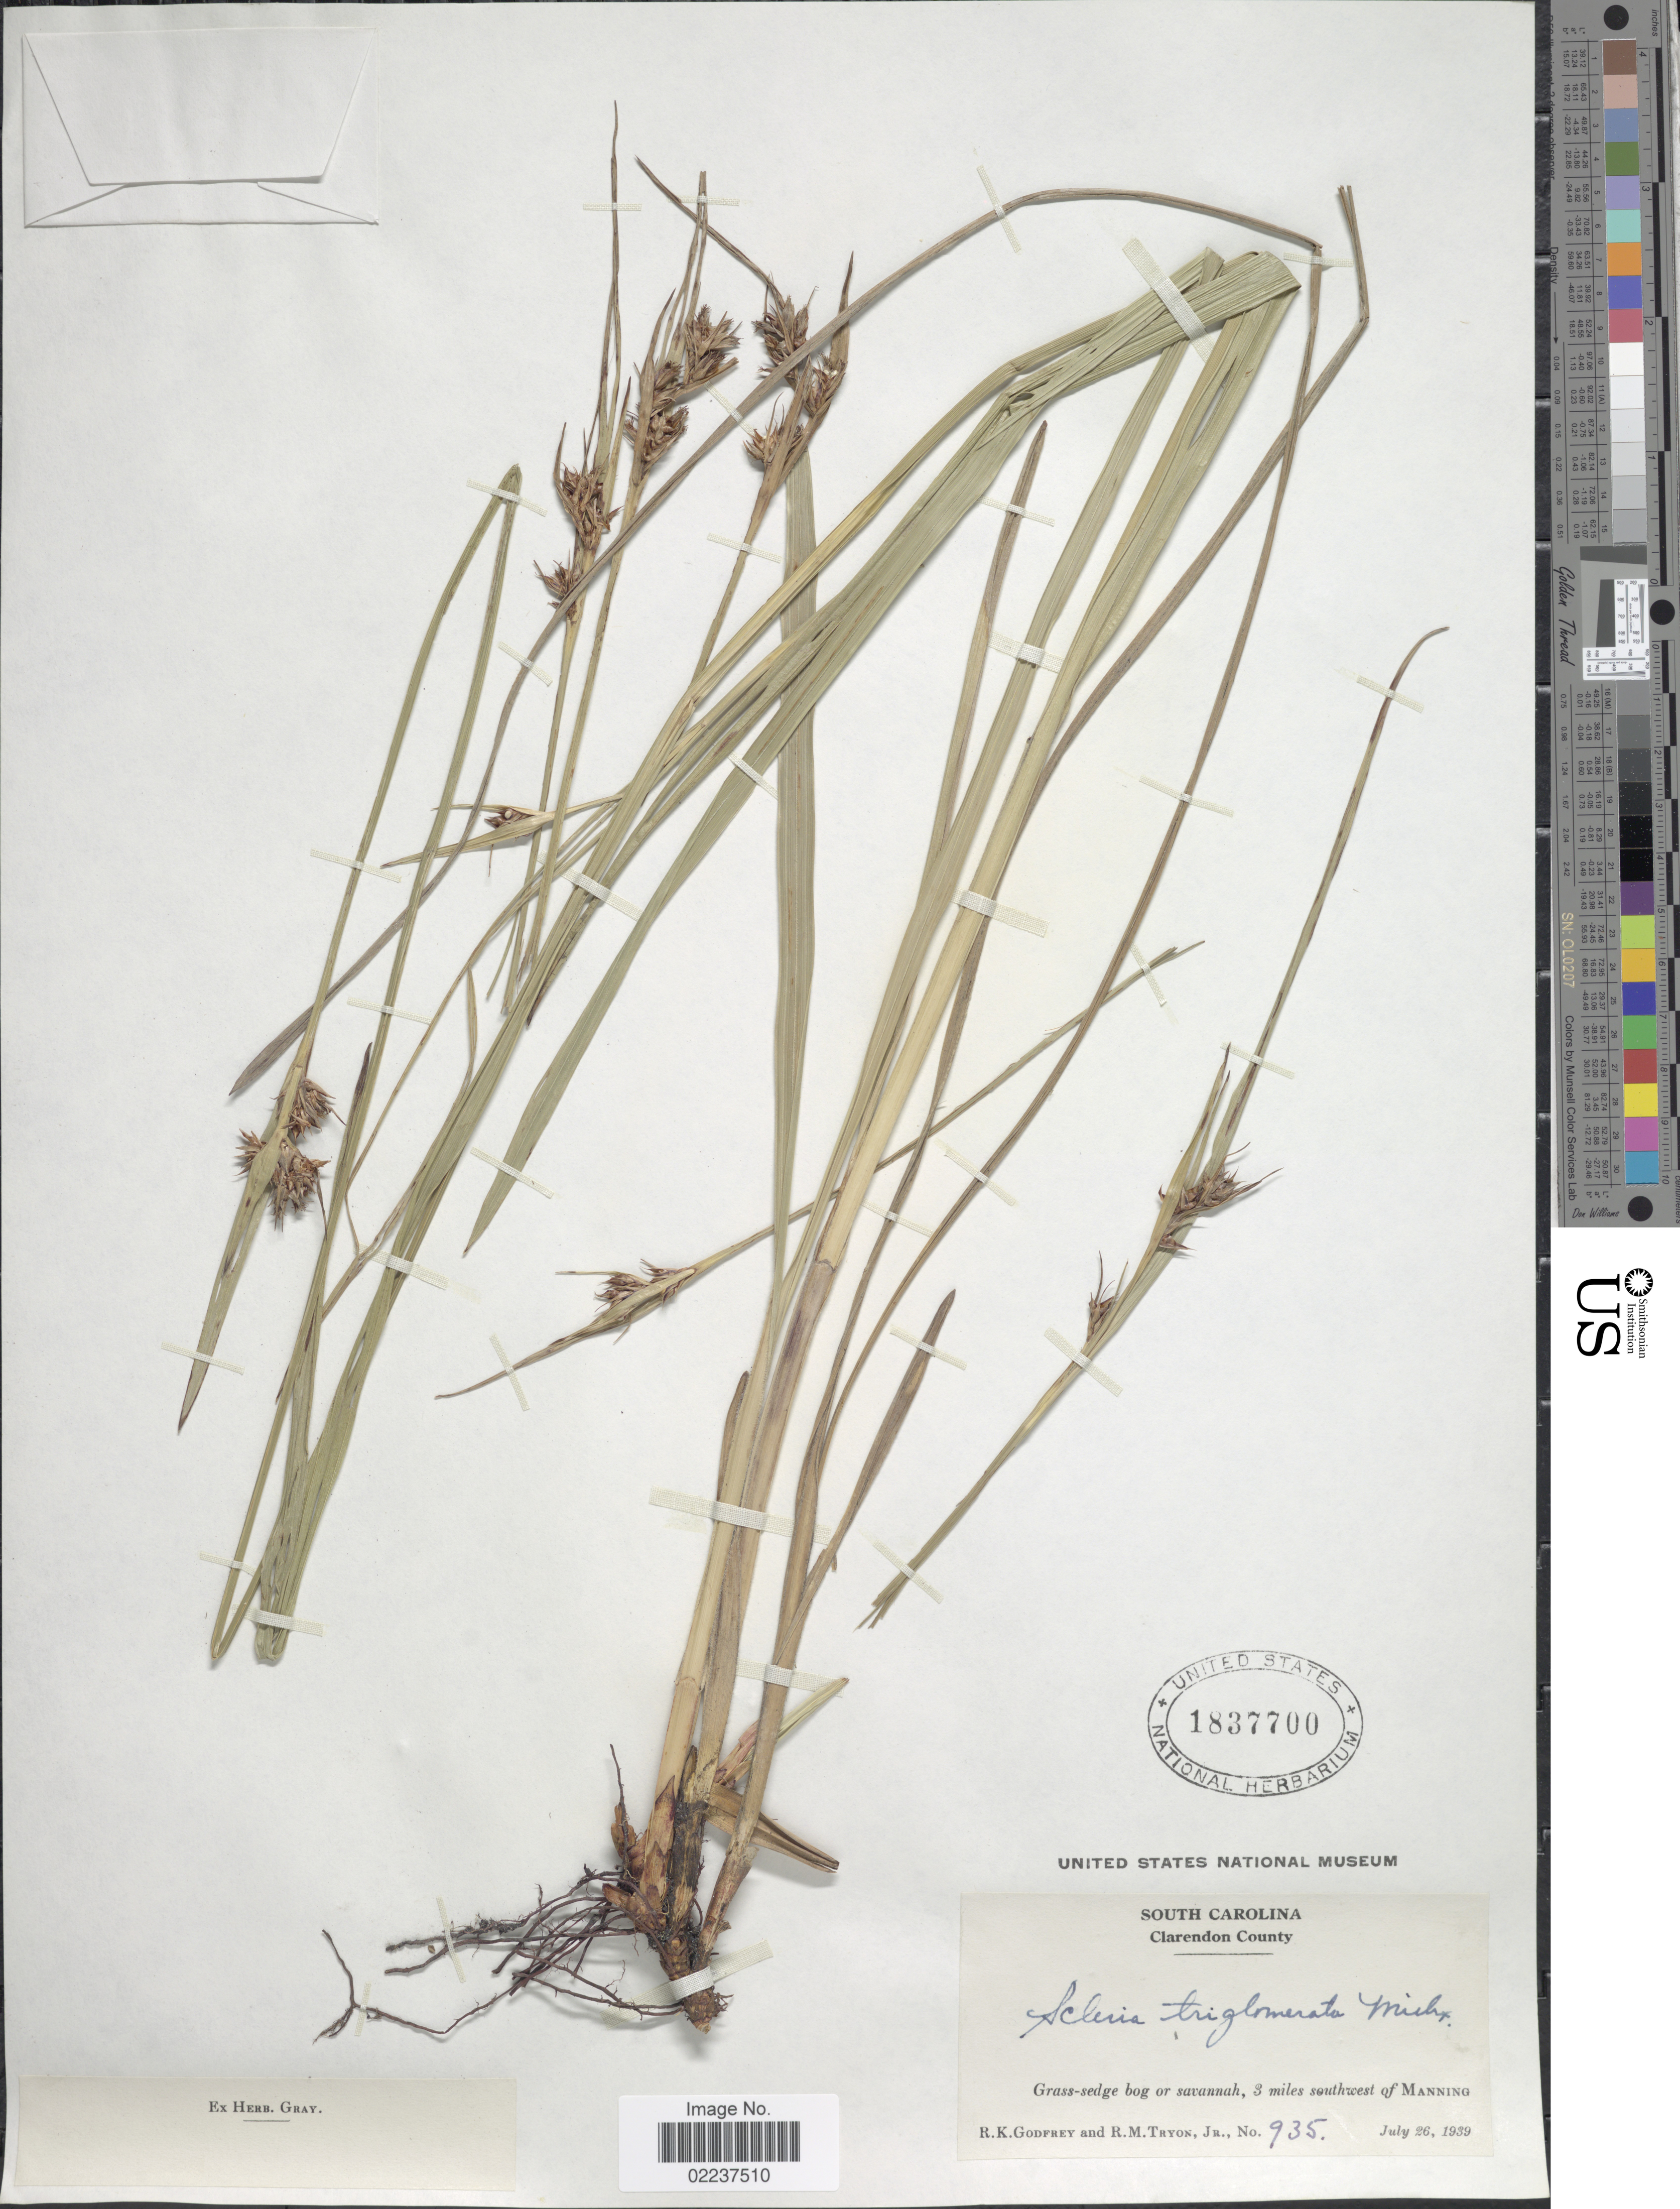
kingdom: Plantae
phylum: Tracheophyta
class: Liliopsida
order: Poales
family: Cyperaceae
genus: Scleria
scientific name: Scleria triglomerata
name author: Michx.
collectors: R. K. Godfrey & R. M. Tryon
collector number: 935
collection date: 1939-07-26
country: United States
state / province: South Carolina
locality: Clarendon County, 3 miles southwest of Manning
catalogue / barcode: US 1837700